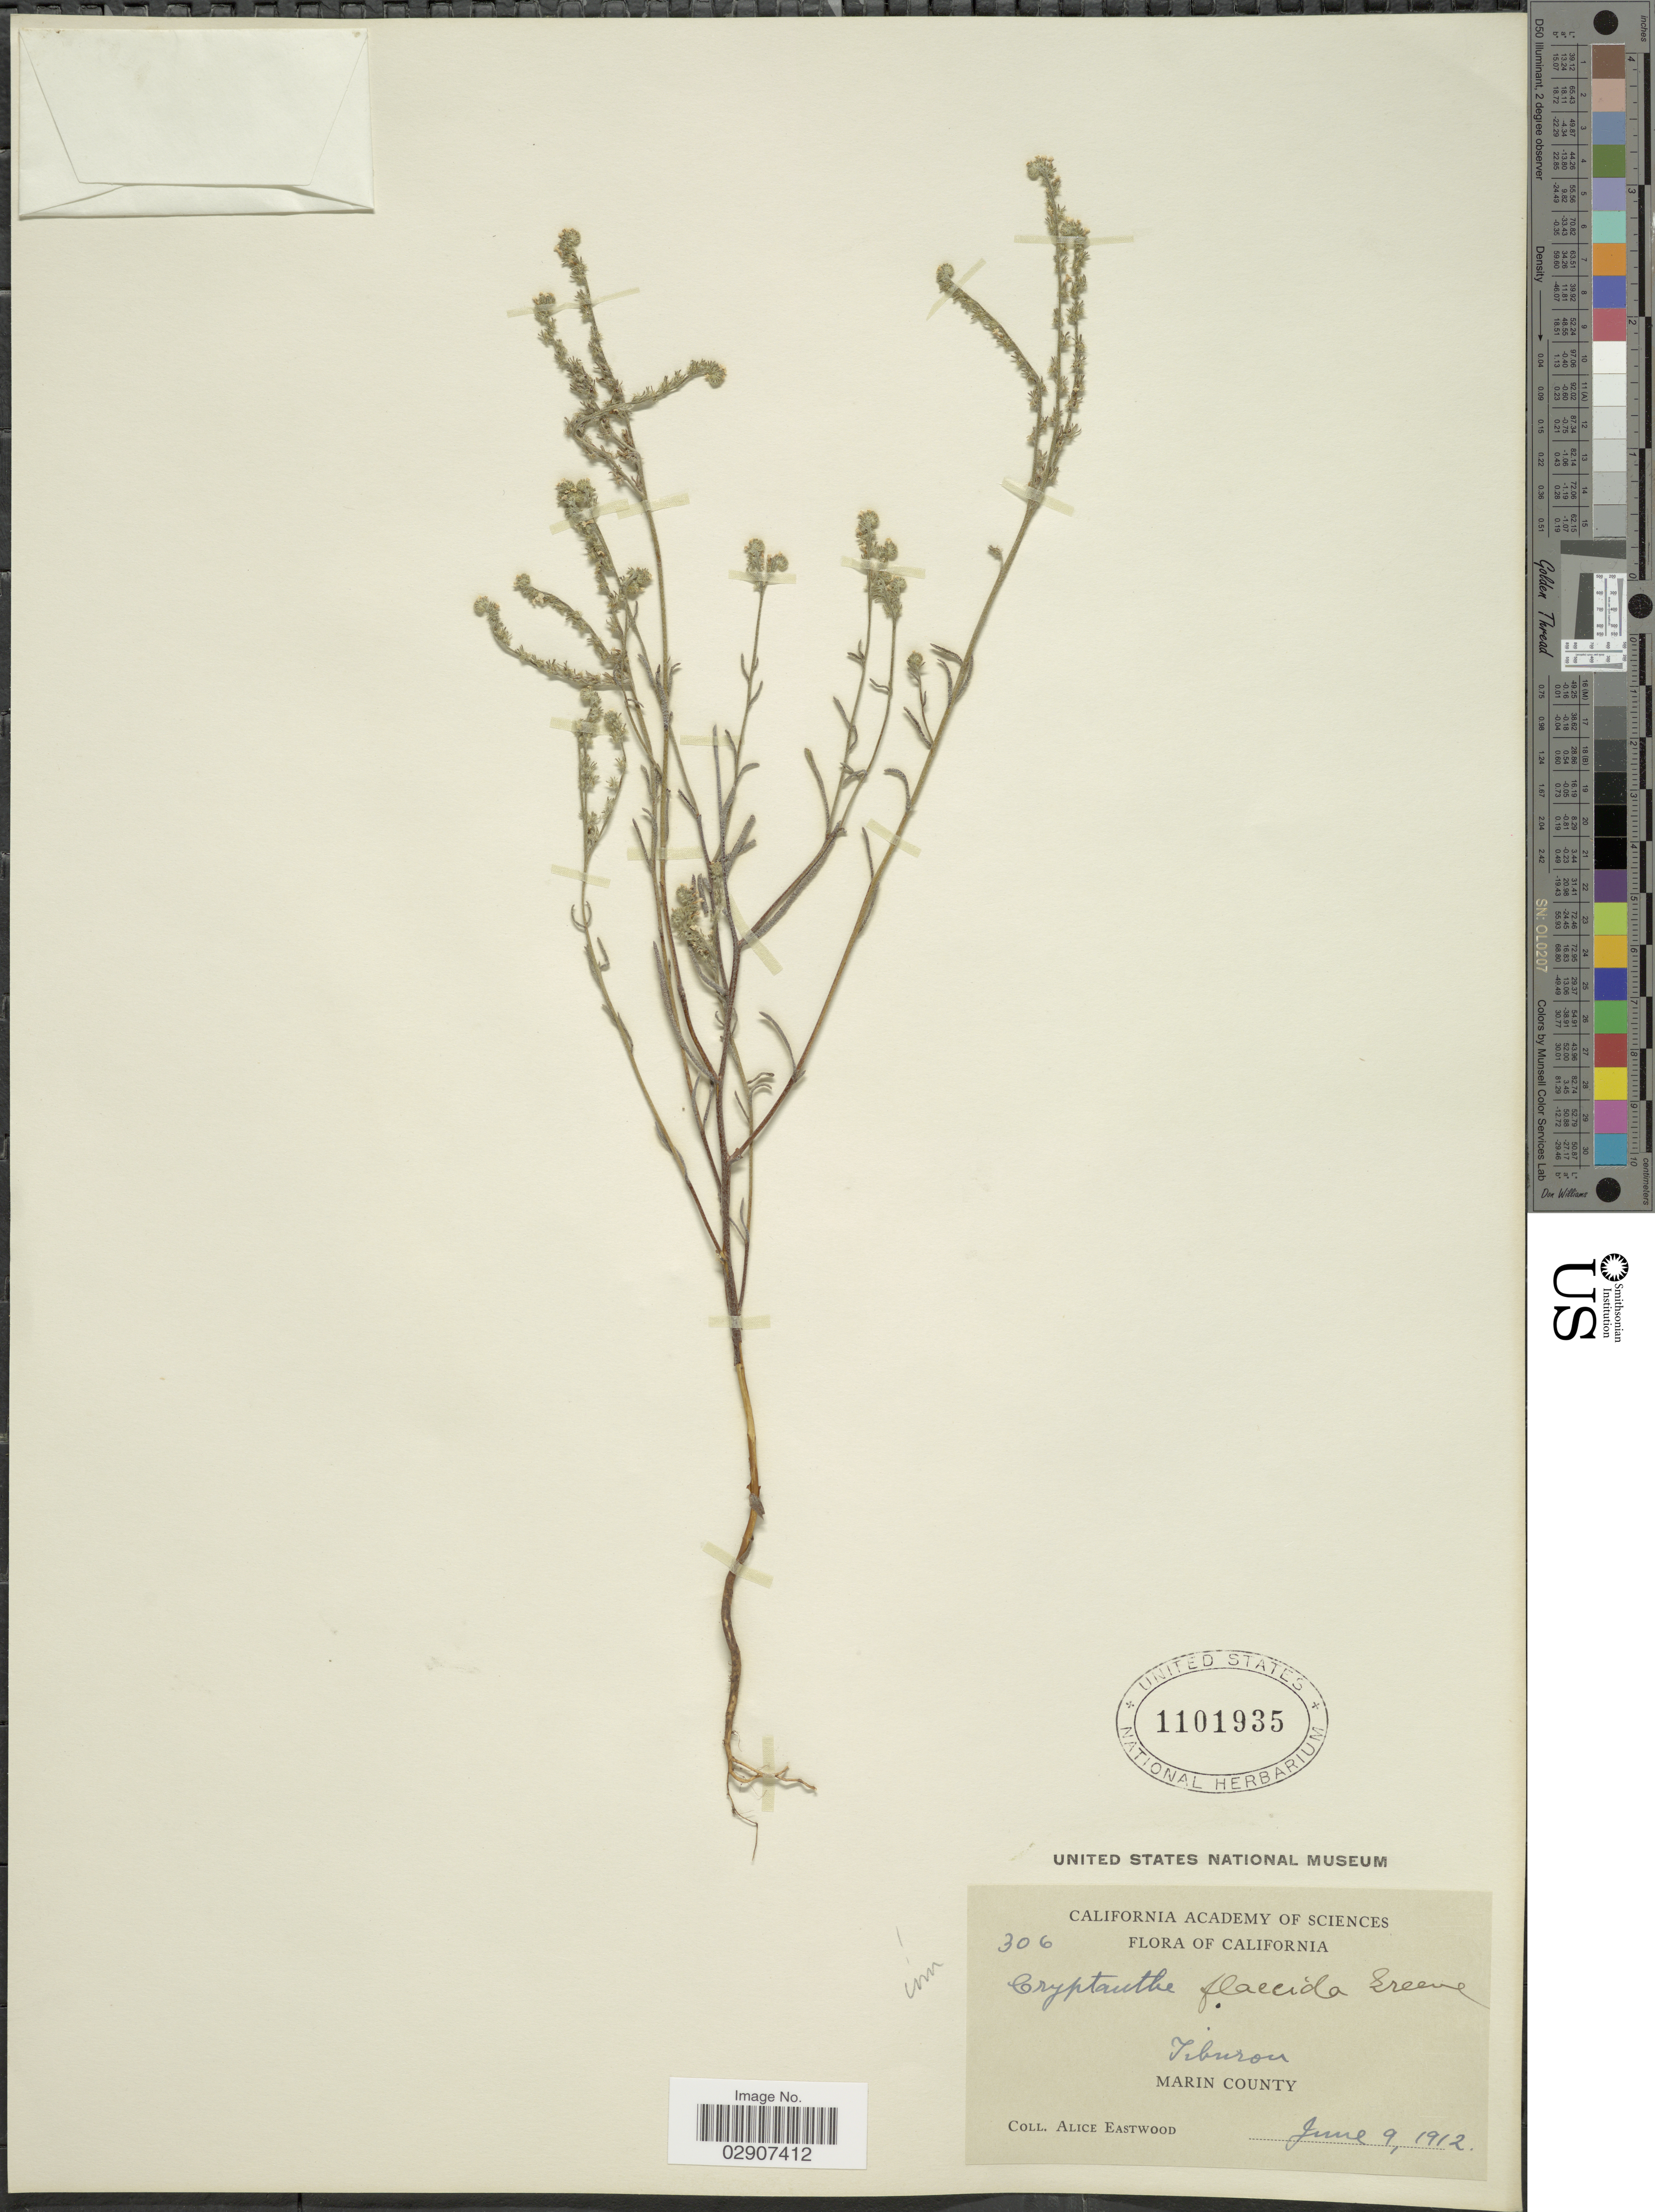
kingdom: Plantae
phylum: Tracheophyta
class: Magnoliopsida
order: Boraginales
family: Boraginaceae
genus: Cryptantha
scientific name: Cryptantha flaccida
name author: (Douglas ex Lehm.) Greene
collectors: A. Eastwood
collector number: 306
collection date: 1912-06-09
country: United States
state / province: California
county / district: Marin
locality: Tiburon, Marin County.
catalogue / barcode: US 1101935